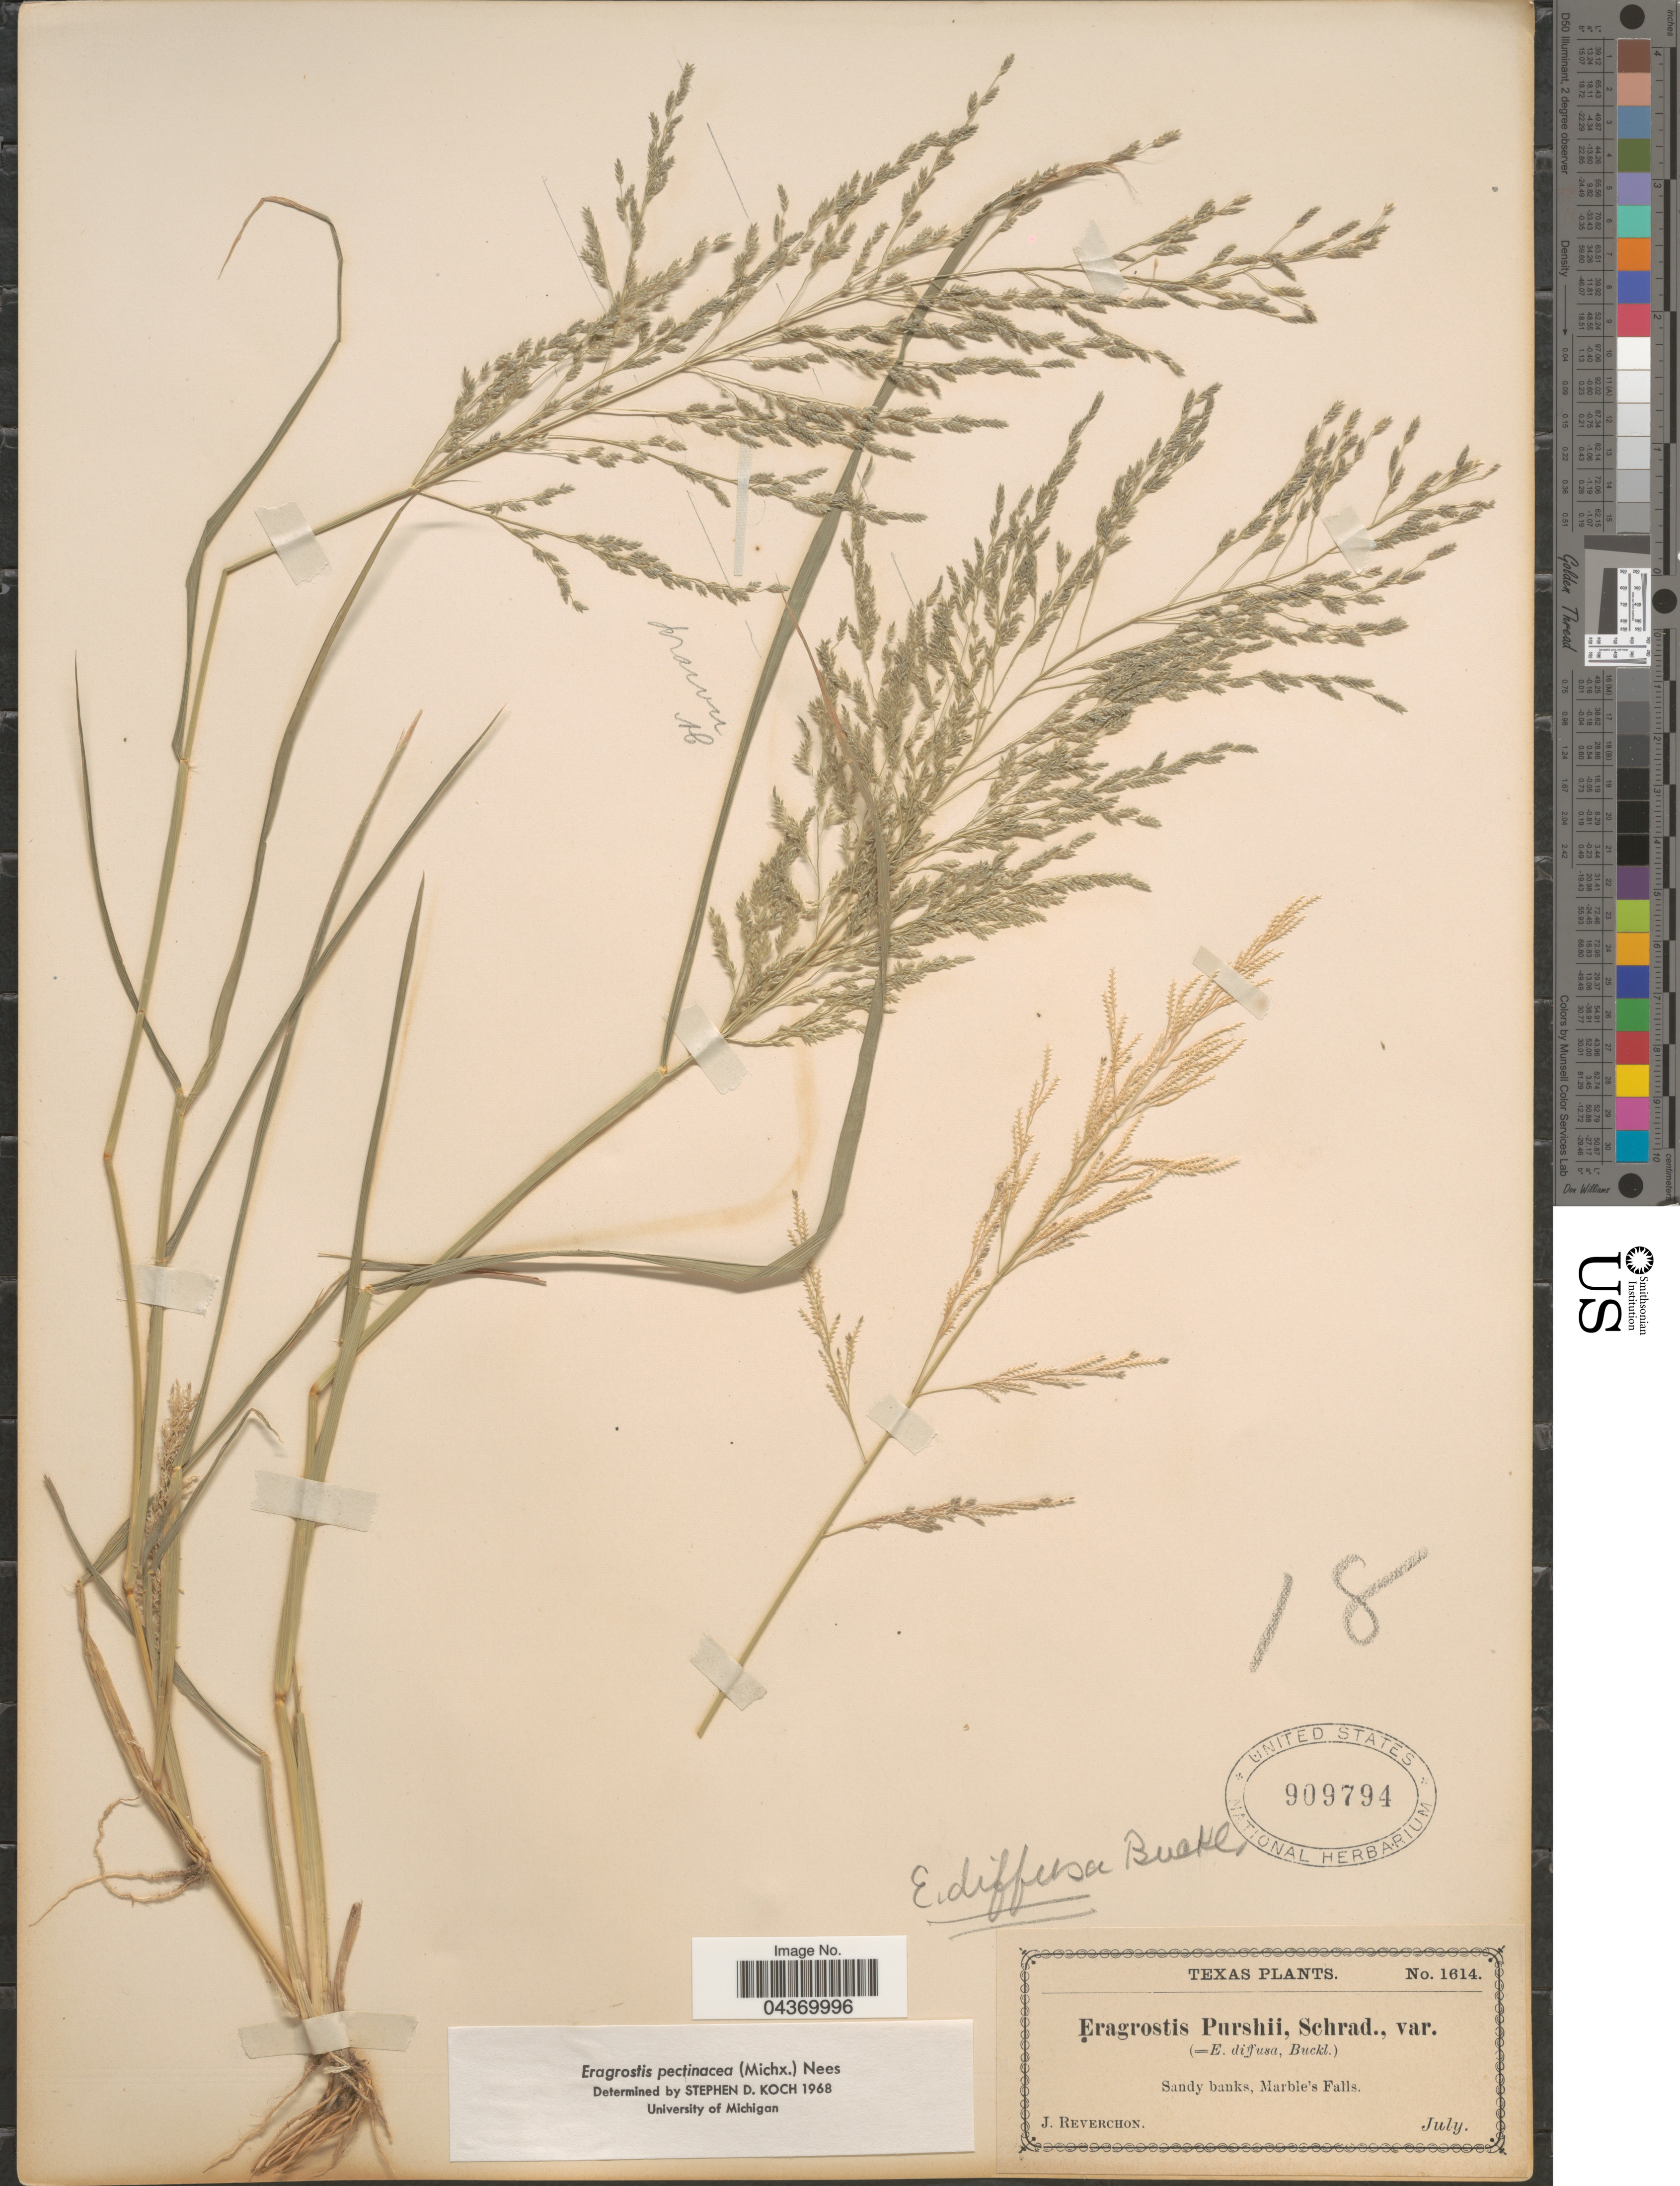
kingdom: Plantae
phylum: Tracheophyta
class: Liliopsida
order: Poales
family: Poaceae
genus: Eragrostis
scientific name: Eragrostis pectinacea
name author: (Michx.) Nees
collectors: J. Reverchon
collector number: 1614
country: United States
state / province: Texas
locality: Marble's Falls.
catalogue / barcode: US 909794